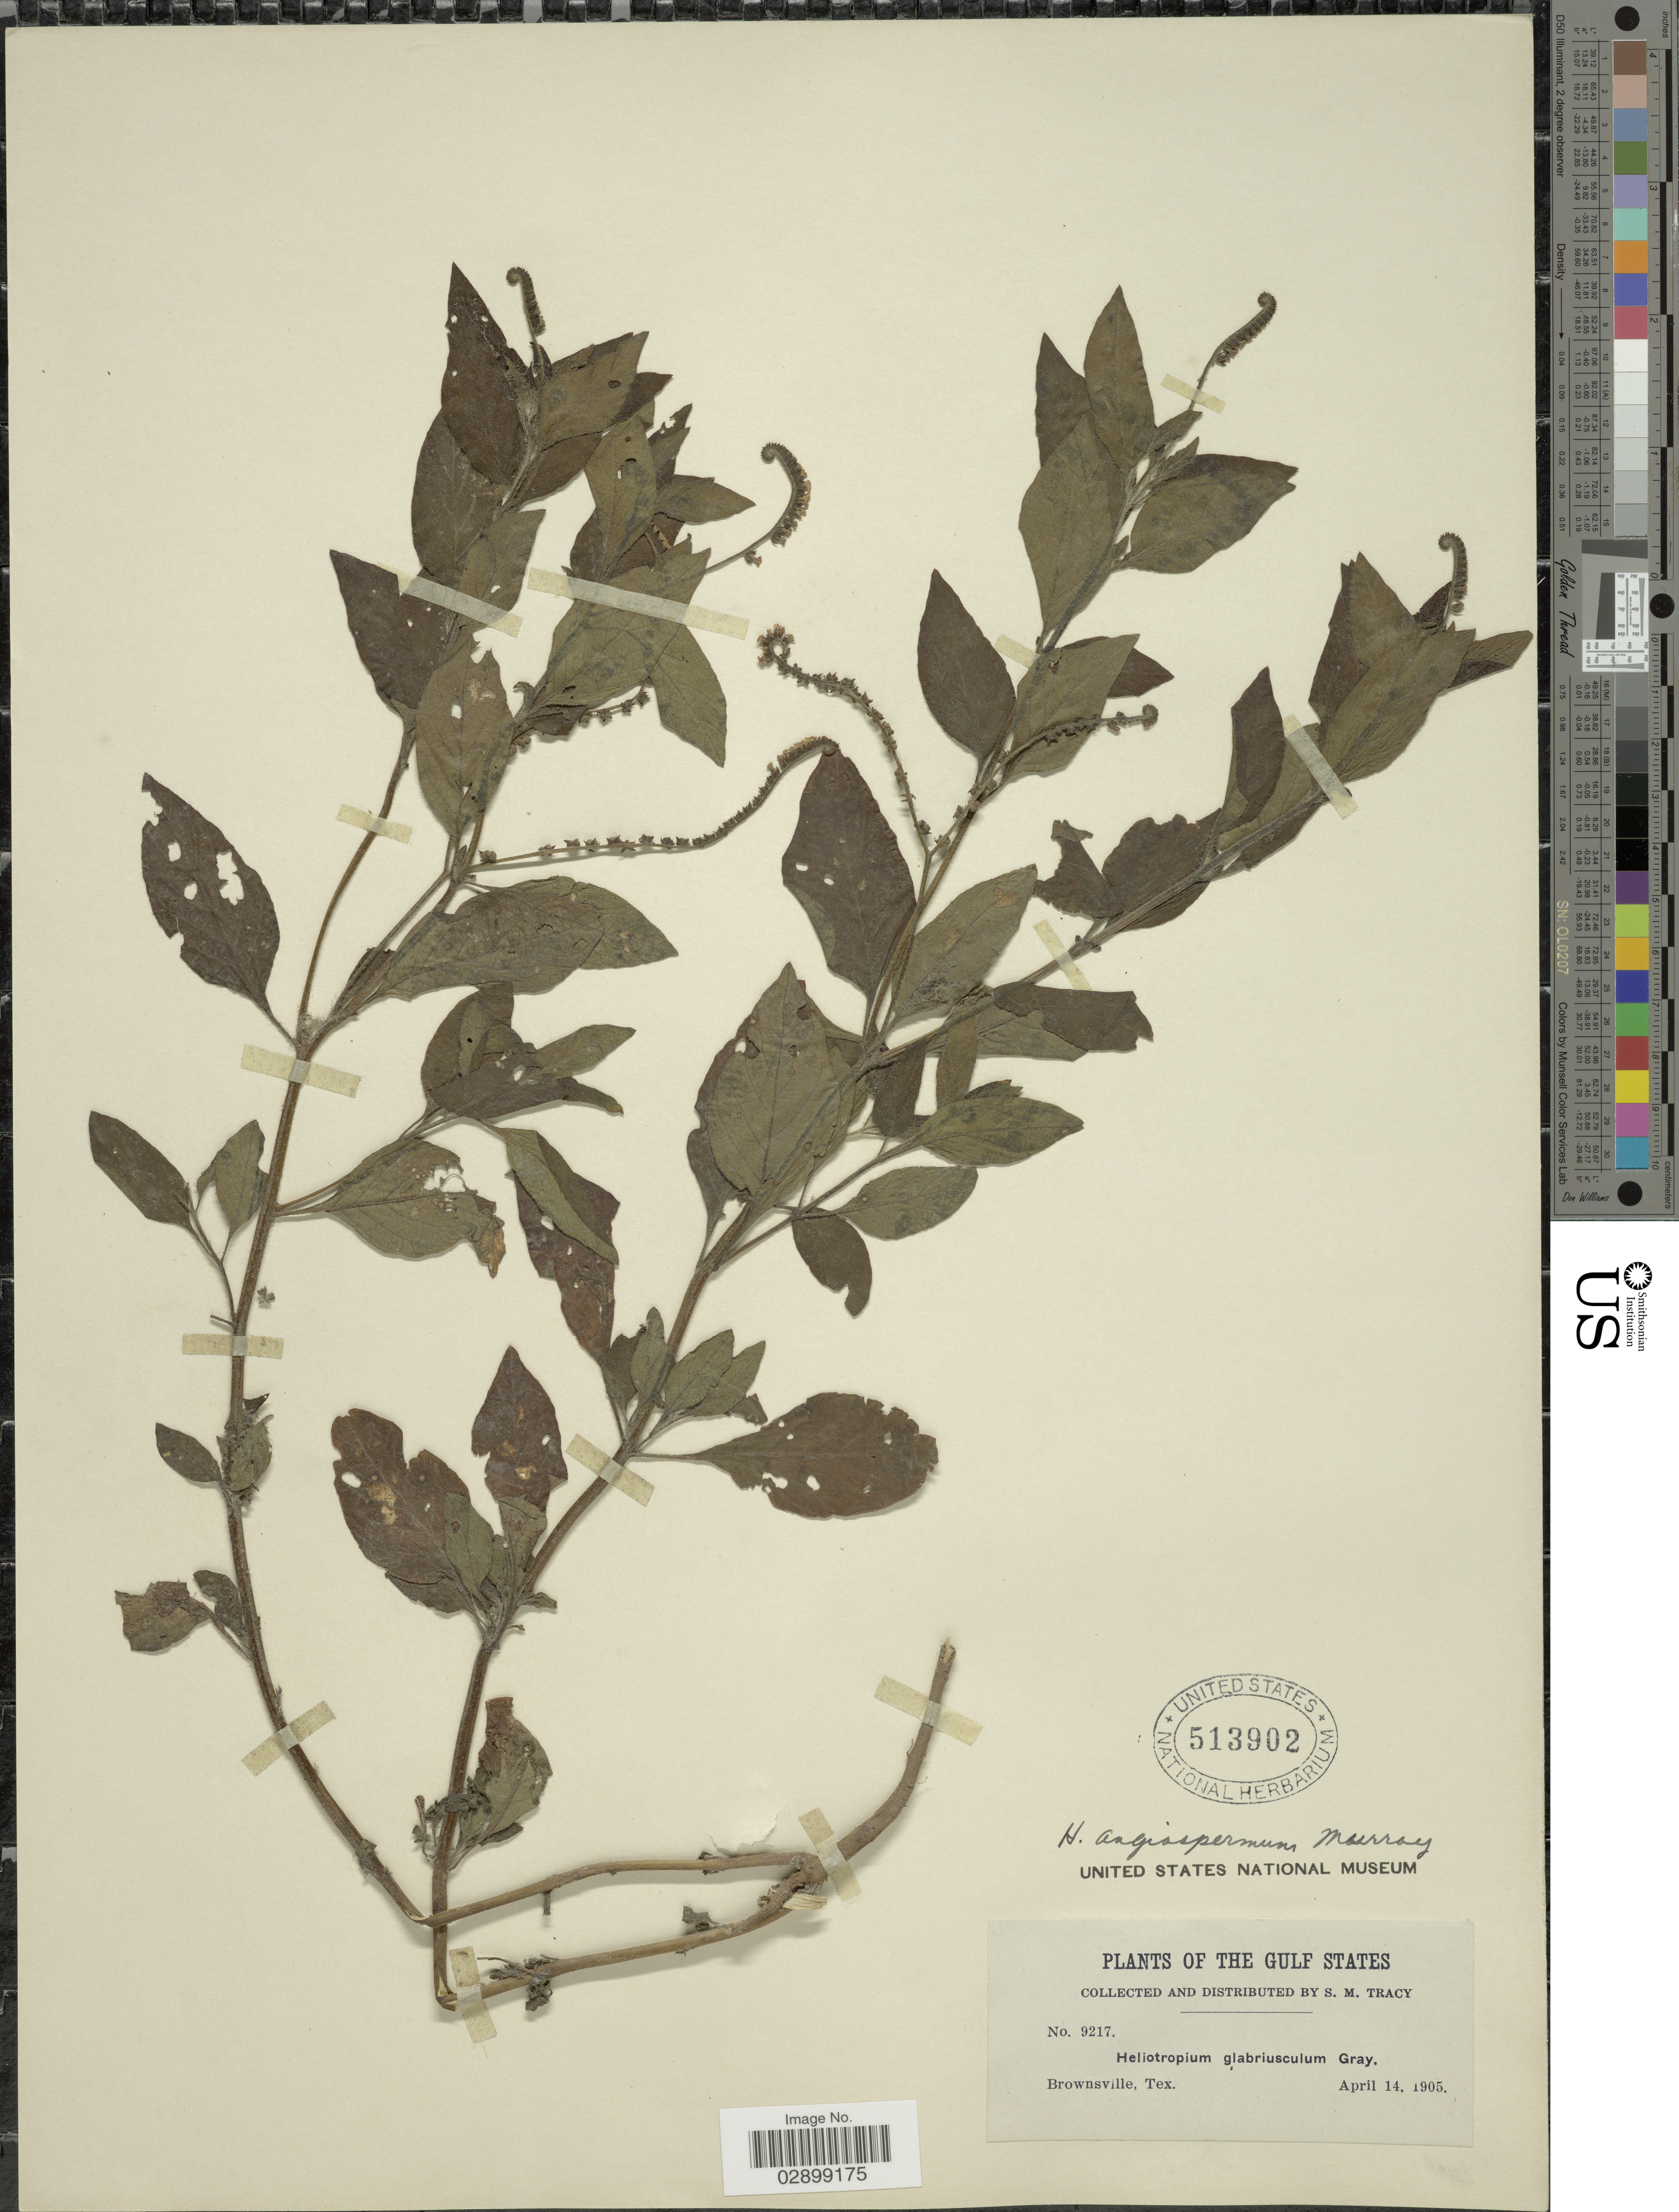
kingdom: Plantae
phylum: Tracheophyta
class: Magnoliopsida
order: Boraginales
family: Heliotropiaceae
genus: Heliotropium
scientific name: Heliotropium angiospermum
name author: Murray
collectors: S. M. Tracy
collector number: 9217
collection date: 1905-04-14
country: United States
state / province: Texas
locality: The Gulf States. Brownsville.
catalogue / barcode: US 513902